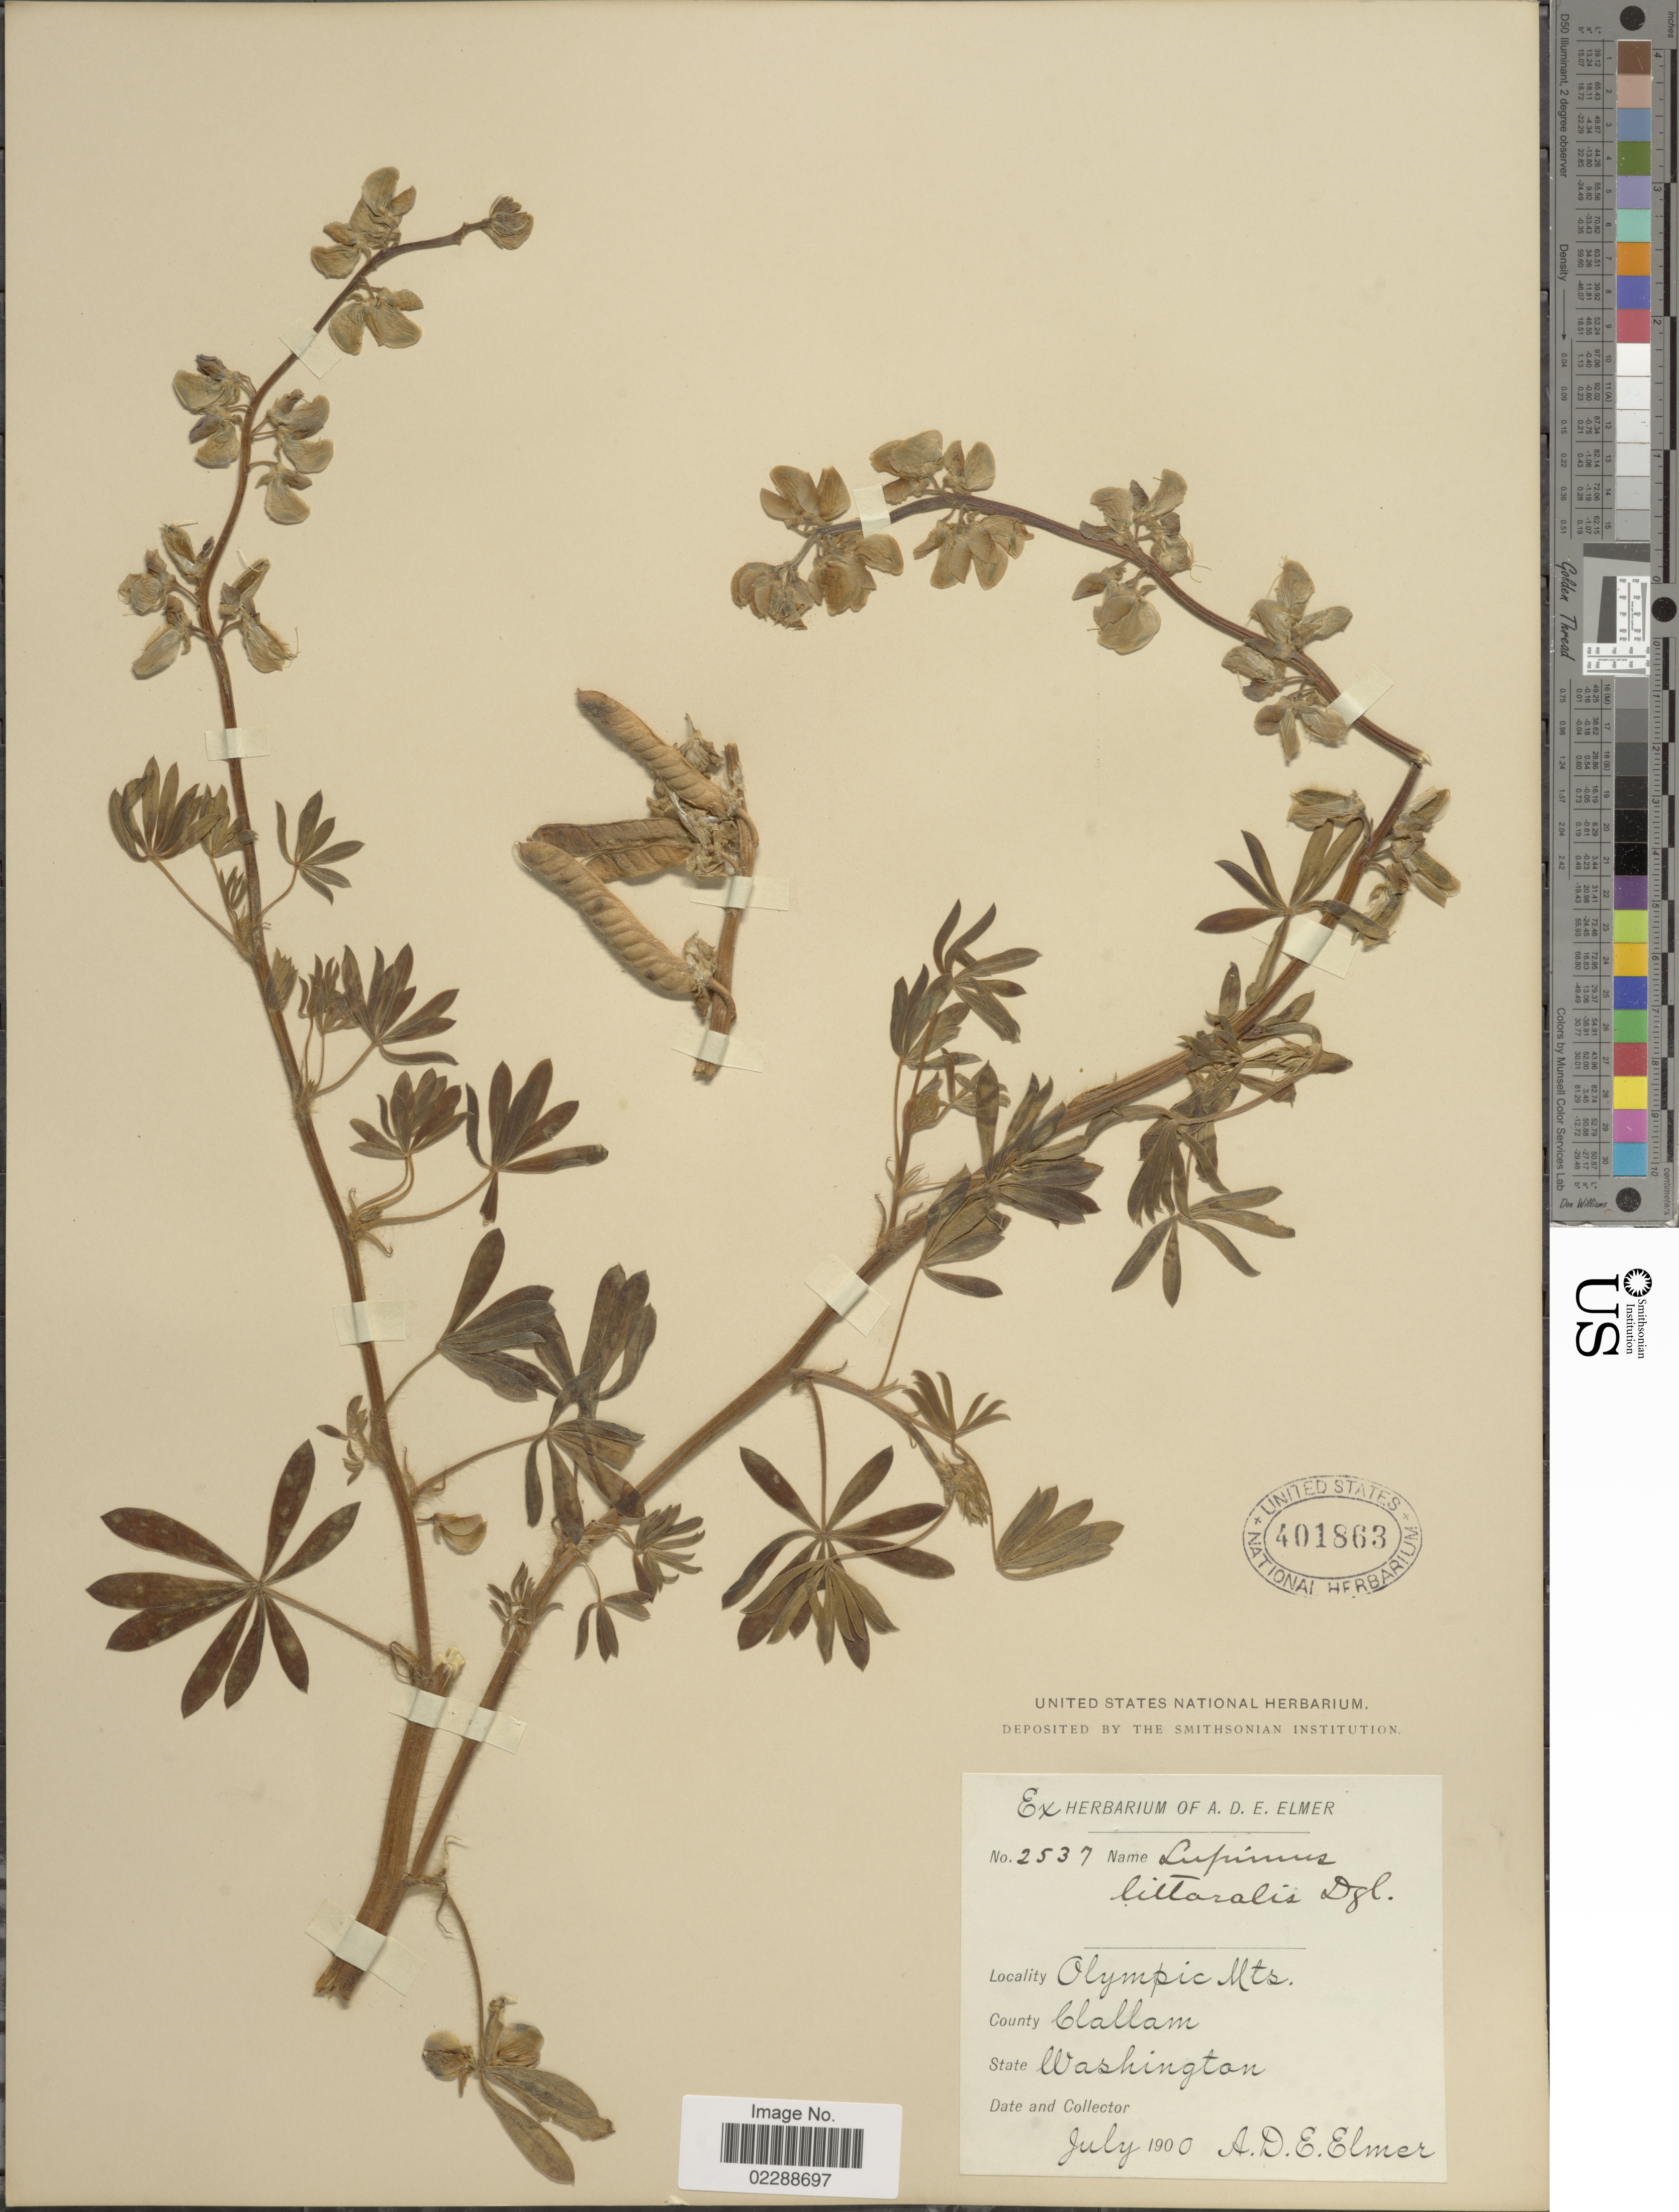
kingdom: Plantae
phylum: Tracheophyta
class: Magnoliopsida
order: Fabales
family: Fabaceae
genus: Lupinus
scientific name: Lupinus sp.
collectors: A. D. E. Elmer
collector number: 2537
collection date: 1900-07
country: United States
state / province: Washington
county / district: Clallam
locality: County Clallam, State Washington, Olympic Mts.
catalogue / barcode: US 401863